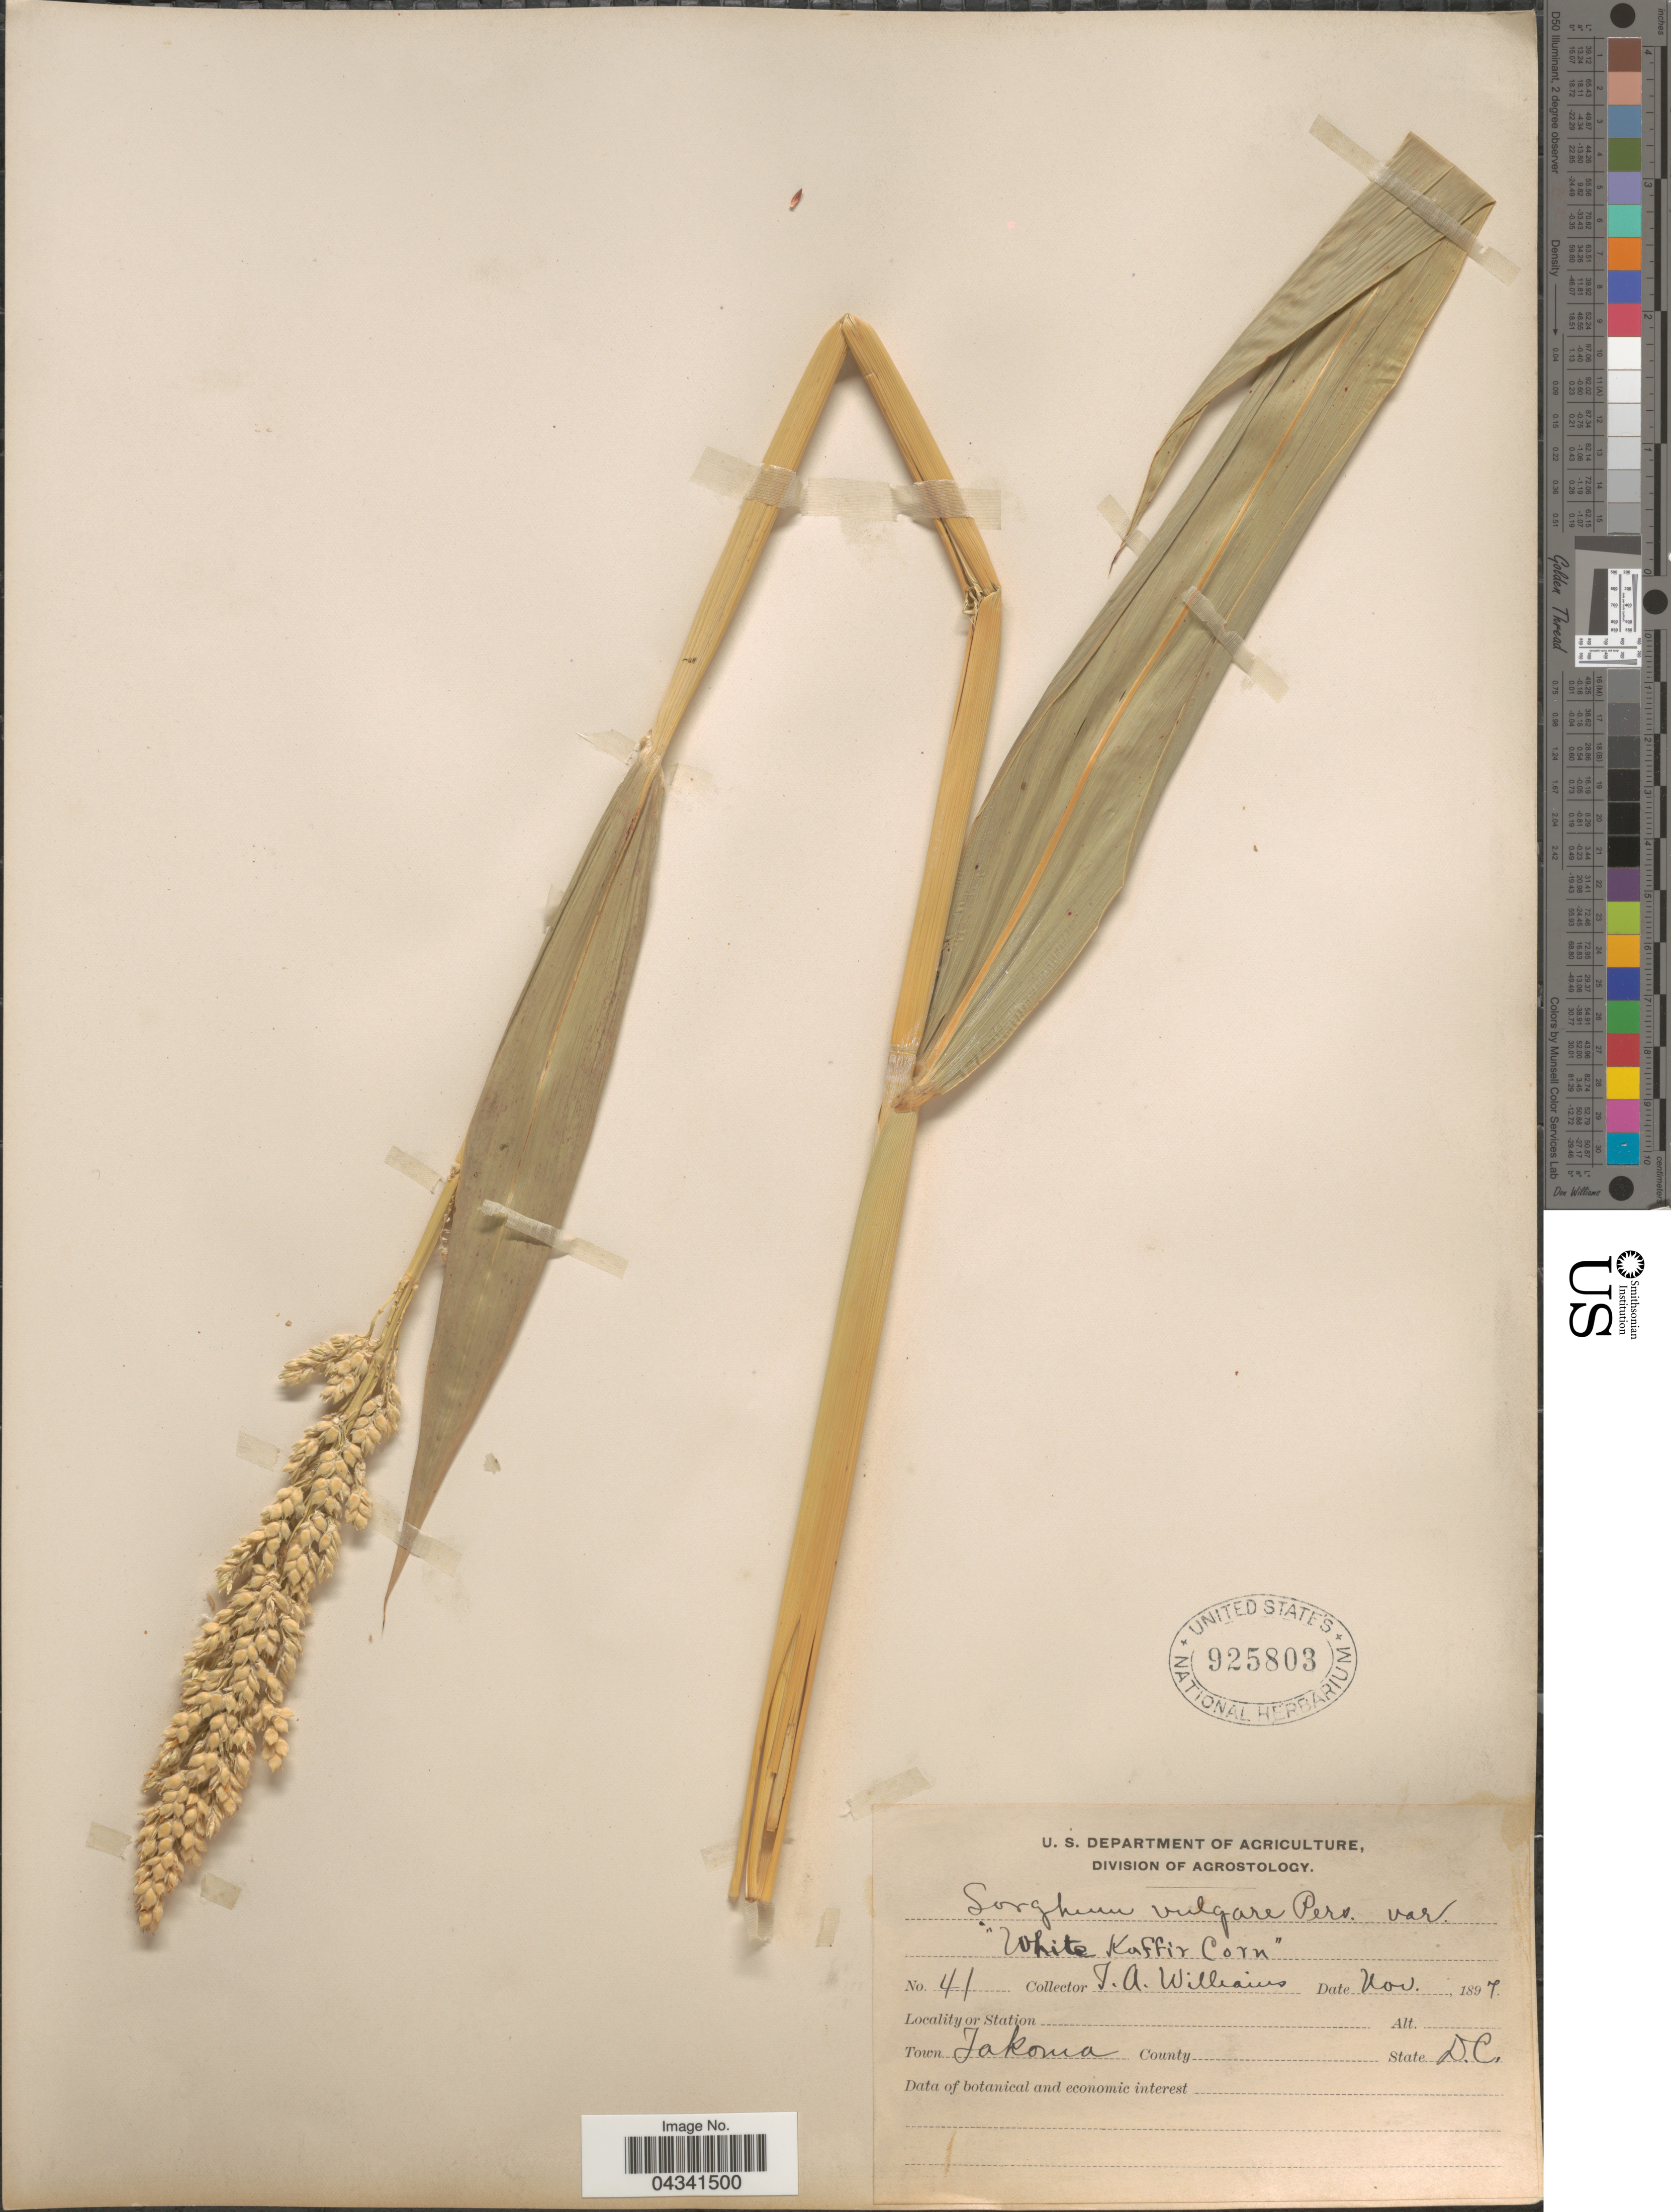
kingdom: Plantae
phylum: Tracheophyta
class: Liliopsida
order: Poales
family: Poaceae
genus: Sorghum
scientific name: Sorghum bicolor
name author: (L.) Moench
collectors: T. Williams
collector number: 41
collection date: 1897-11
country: United States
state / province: District of Columbia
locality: Town Takoma.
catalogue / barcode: US 925803